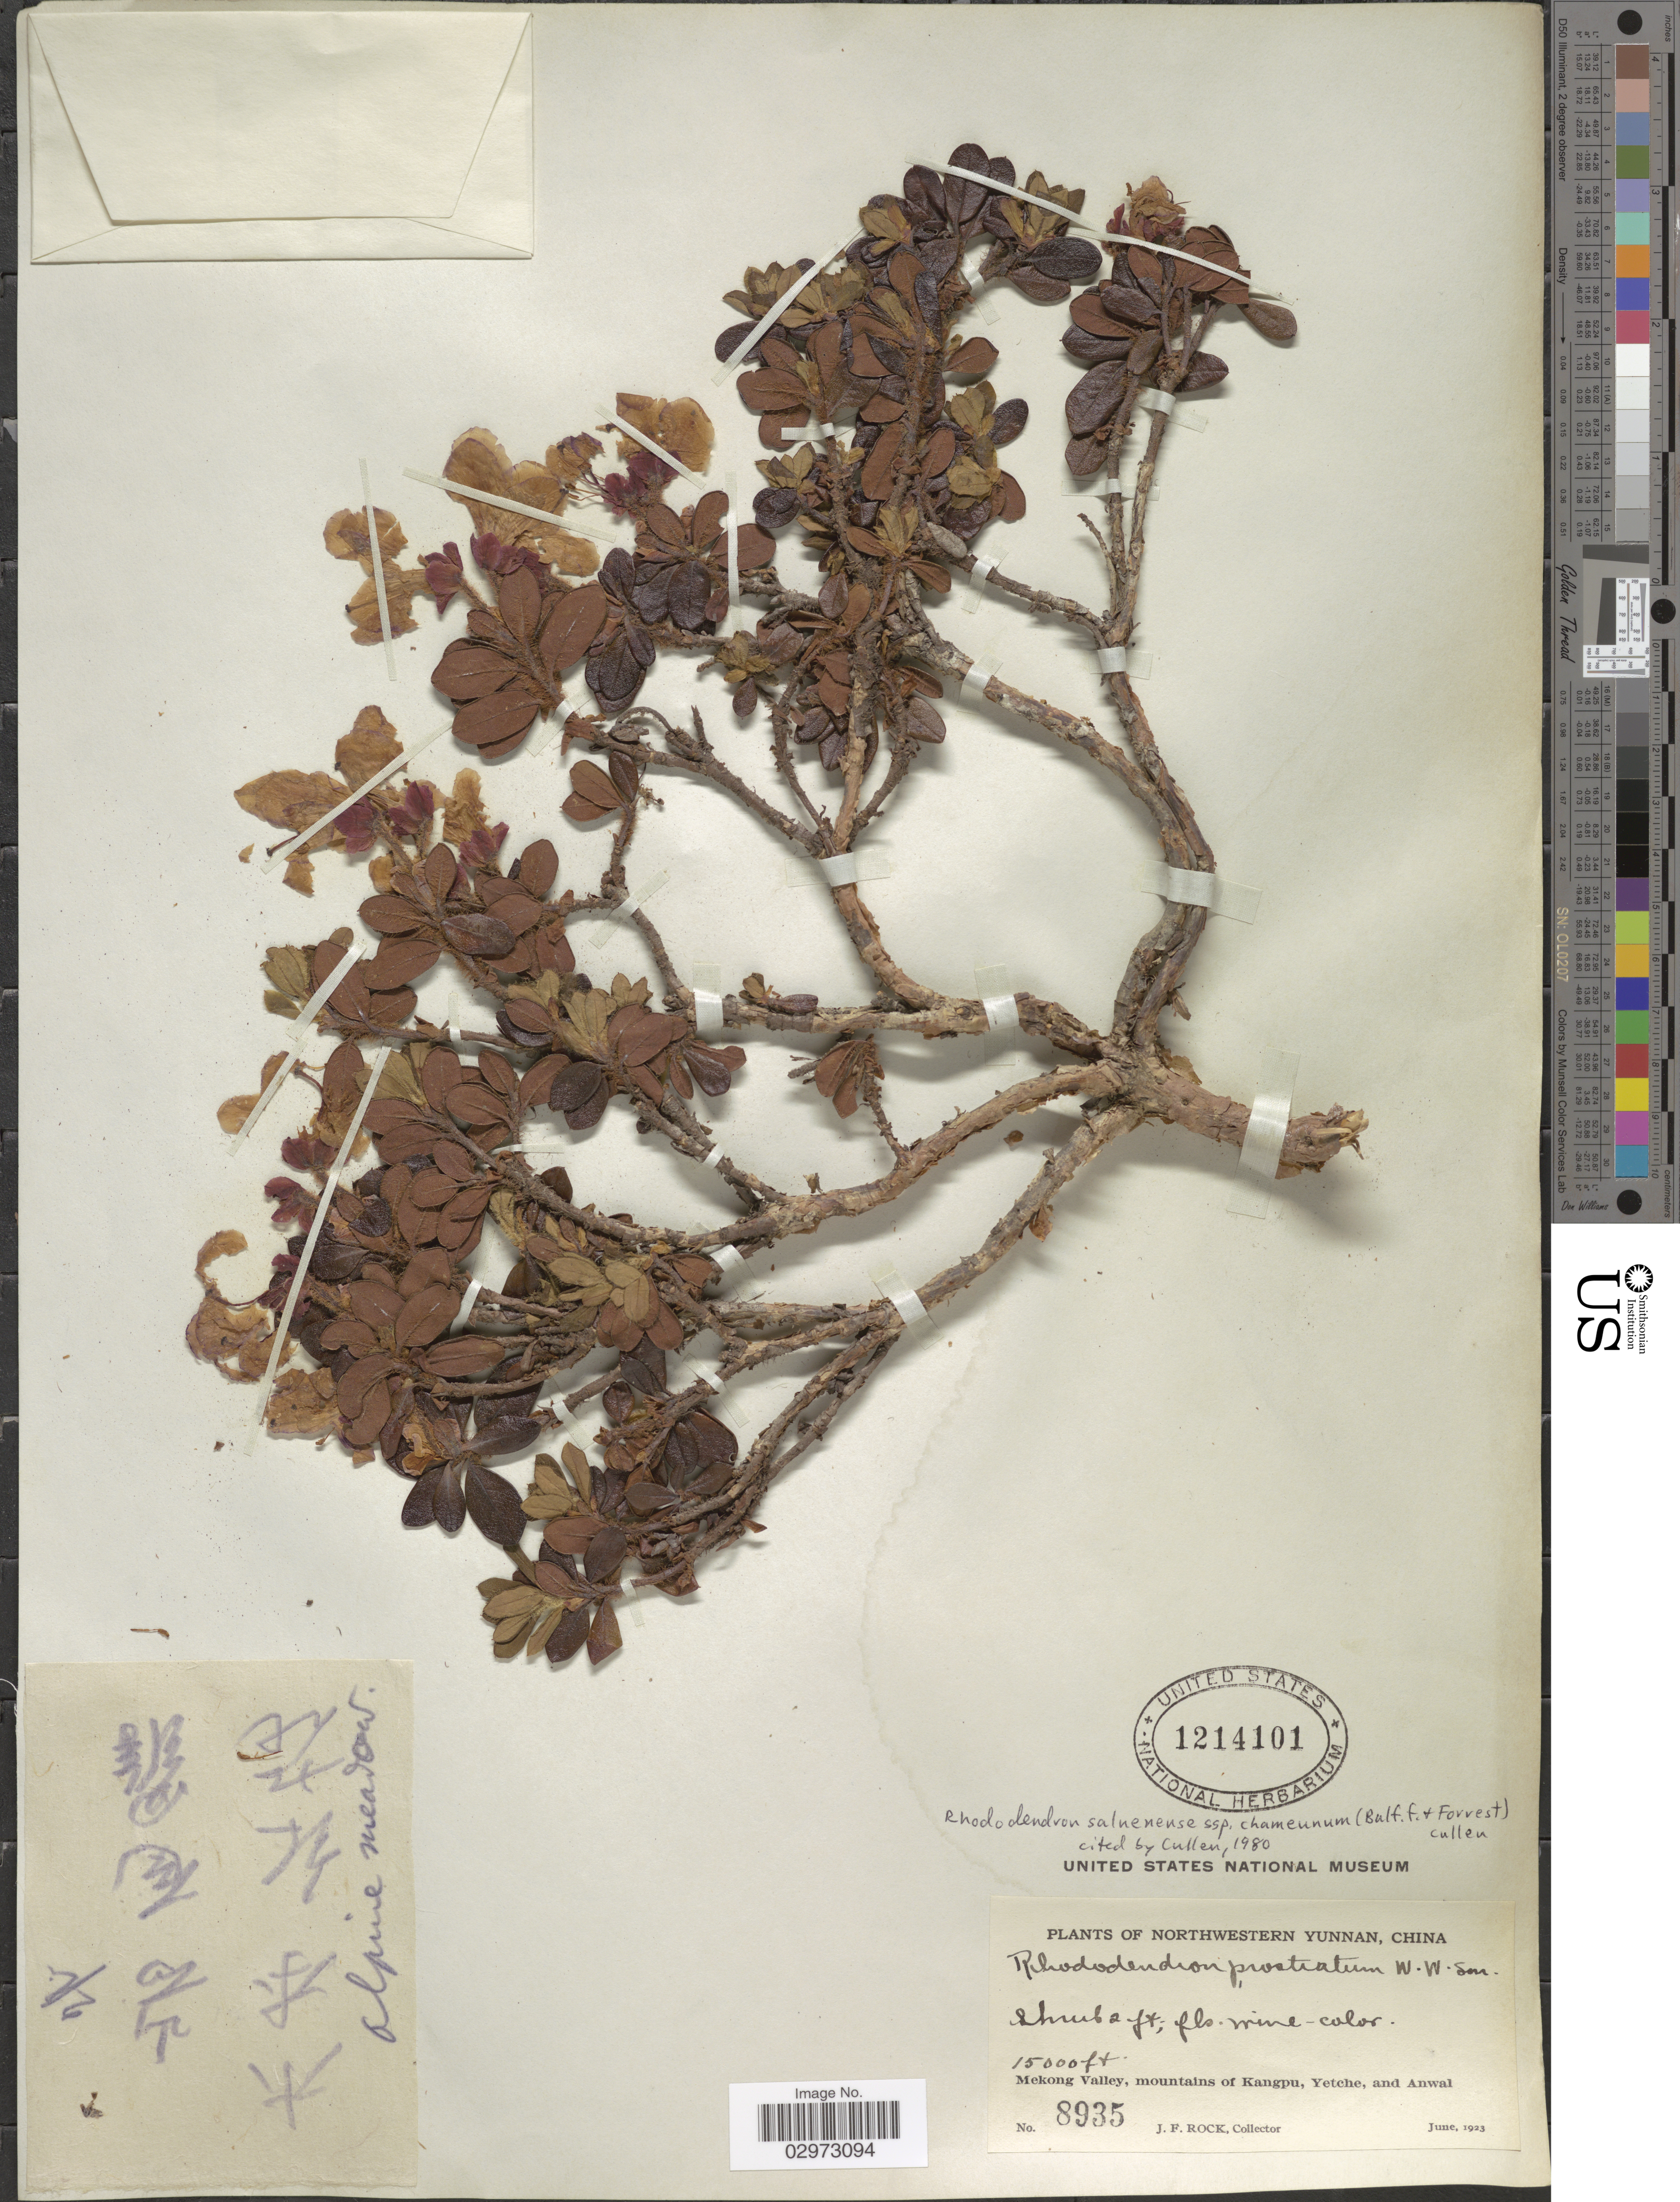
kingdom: Plantae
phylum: Tracheophyta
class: Magnoliopsida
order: Ericales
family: Ericaceae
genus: Rhododendron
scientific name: Rhododendron saluenense subsp. chameunum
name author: (Balf. f. & Forrest) Cullen in Cullen & D.F.Chamb.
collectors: J. Rock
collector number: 8935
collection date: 1923-06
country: China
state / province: Yunnan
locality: Northwestern Yunnan. Mekong Valley, mountains of Kangpu, Yetche and Anwal.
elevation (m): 4572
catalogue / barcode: US 1214101